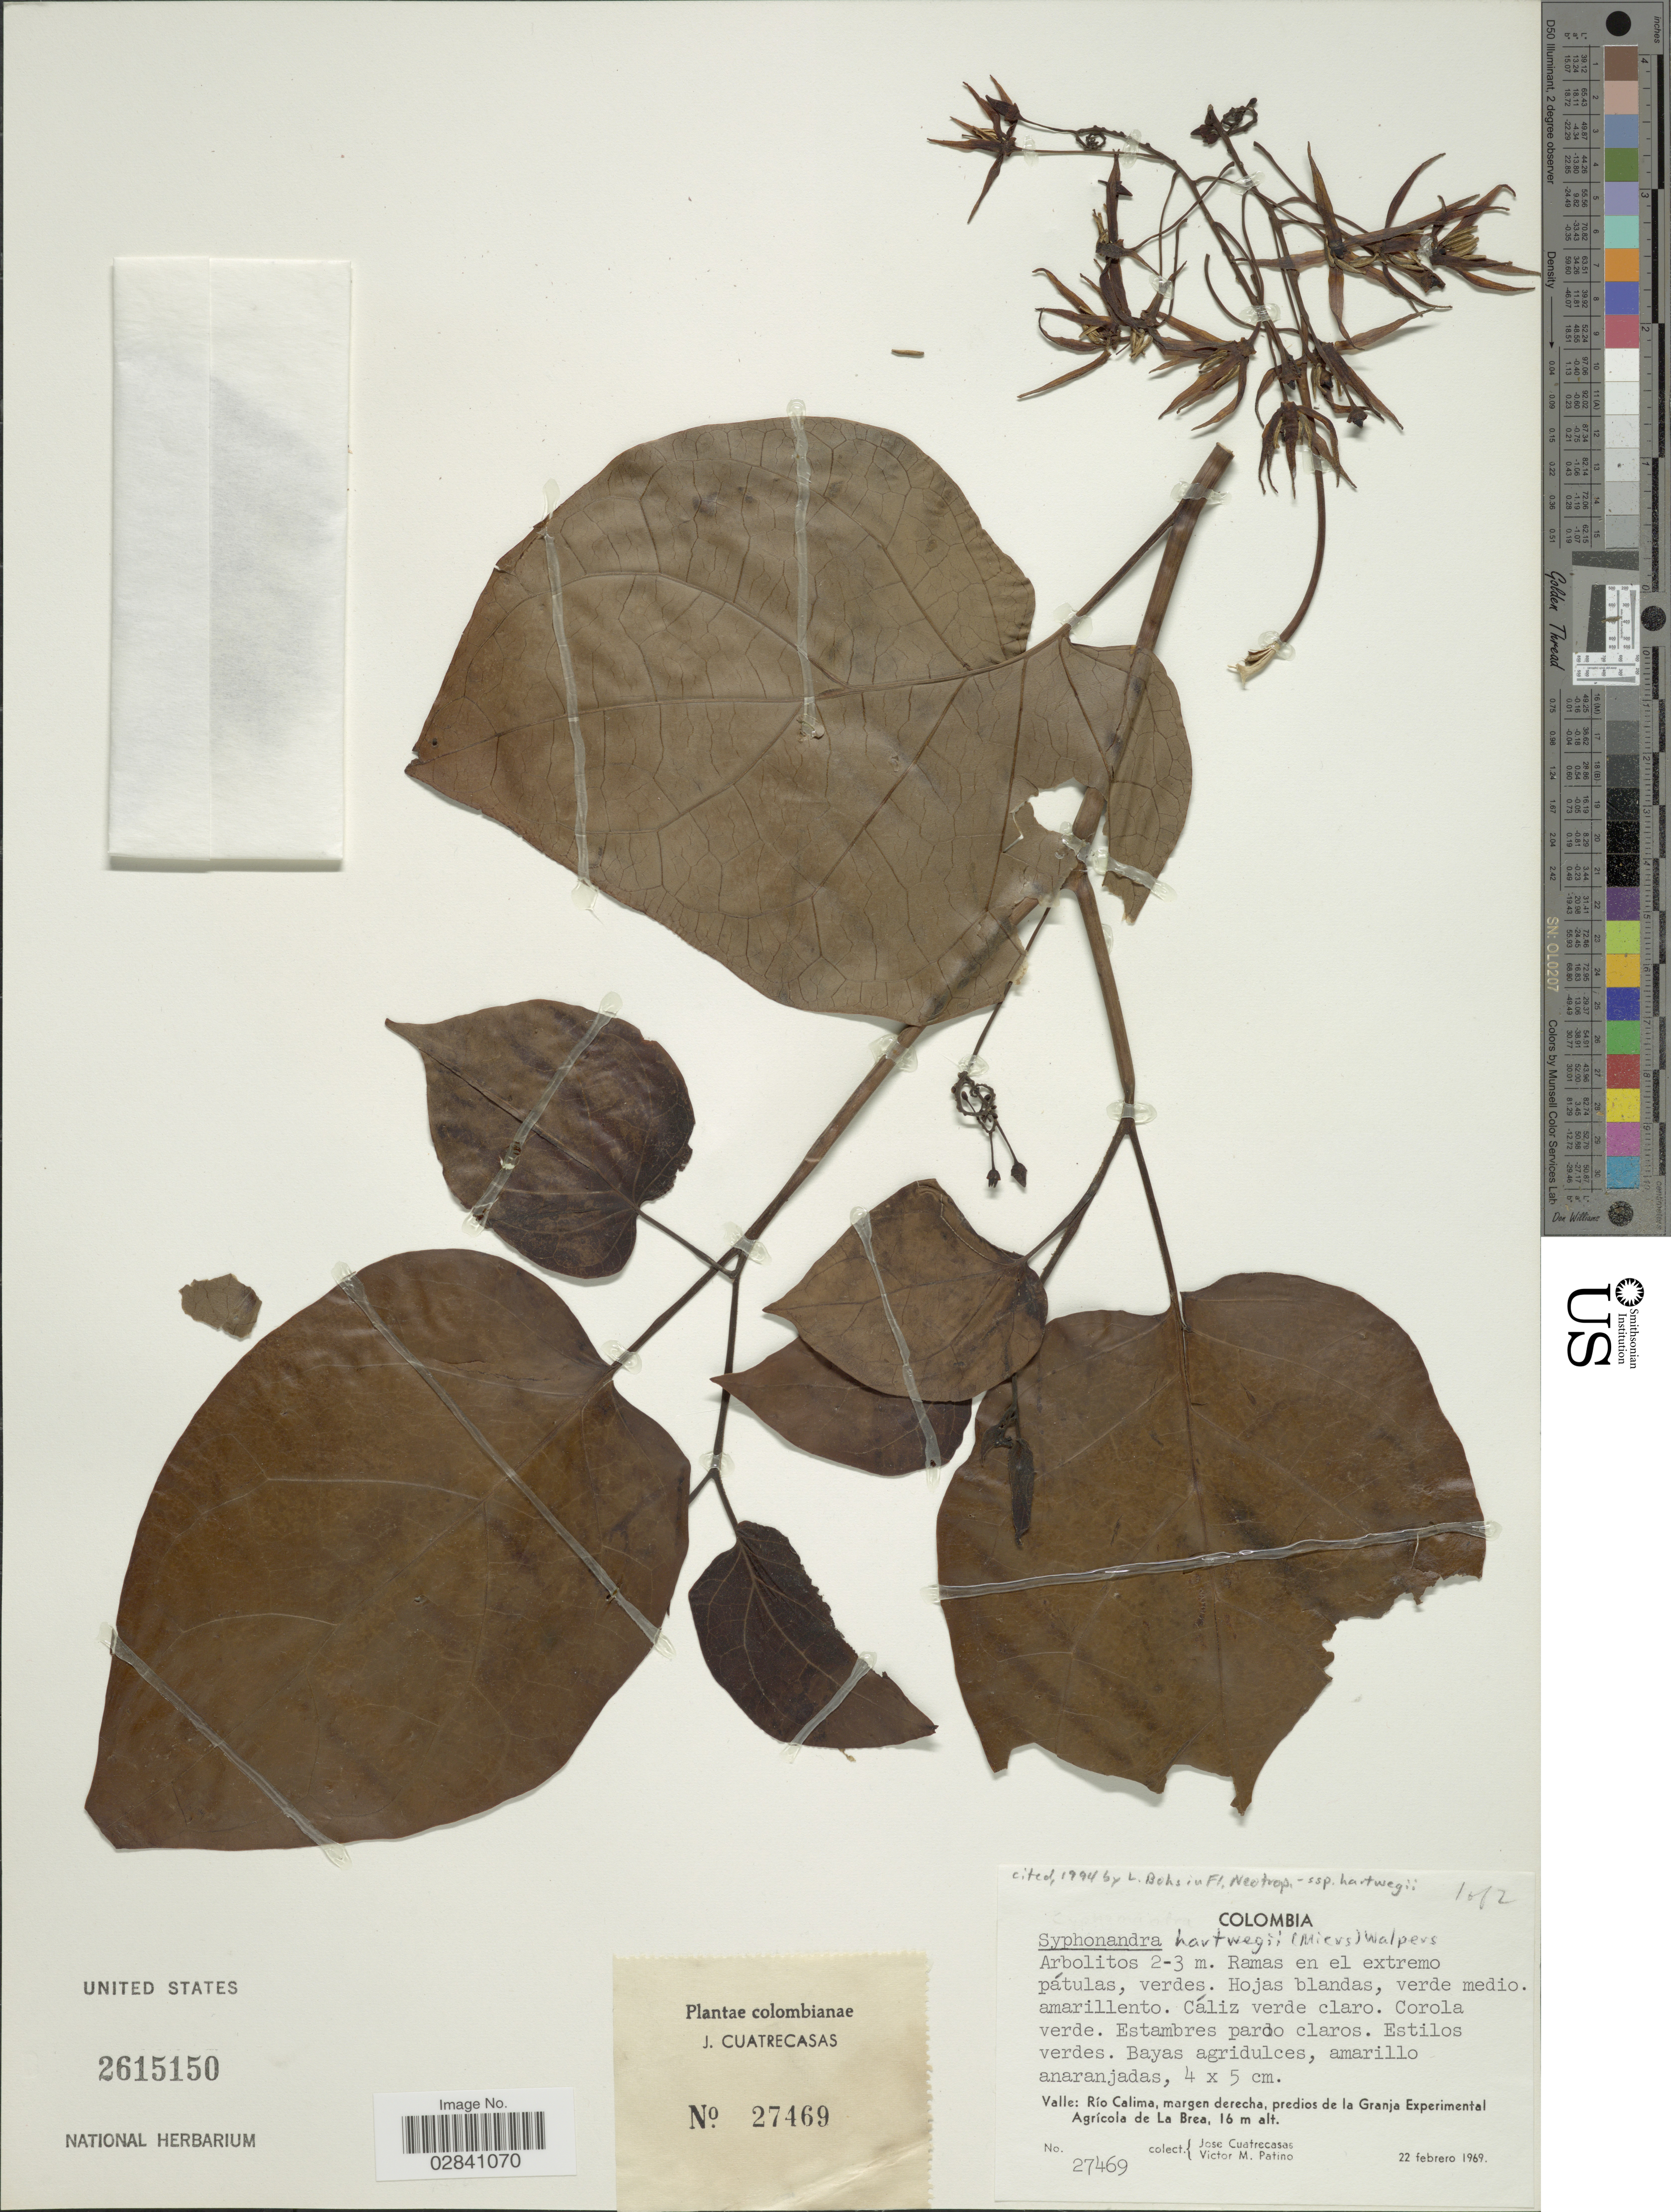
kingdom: Plantae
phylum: Tracheophyta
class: Magnoliopsida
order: Solanales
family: Solanaceae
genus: Cyphomandra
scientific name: Cyphomandra hartwegii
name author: (Miers) Sendtn. ex Walp.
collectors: J. Cuatrecasas & V. M. Patiño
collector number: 27469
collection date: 1969-02-22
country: Colombia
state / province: Valle del Cauca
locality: Río Calima, margen derecha, predios de la Granja Experimental Agricola de La Brea.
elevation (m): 16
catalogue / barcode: US 2615150